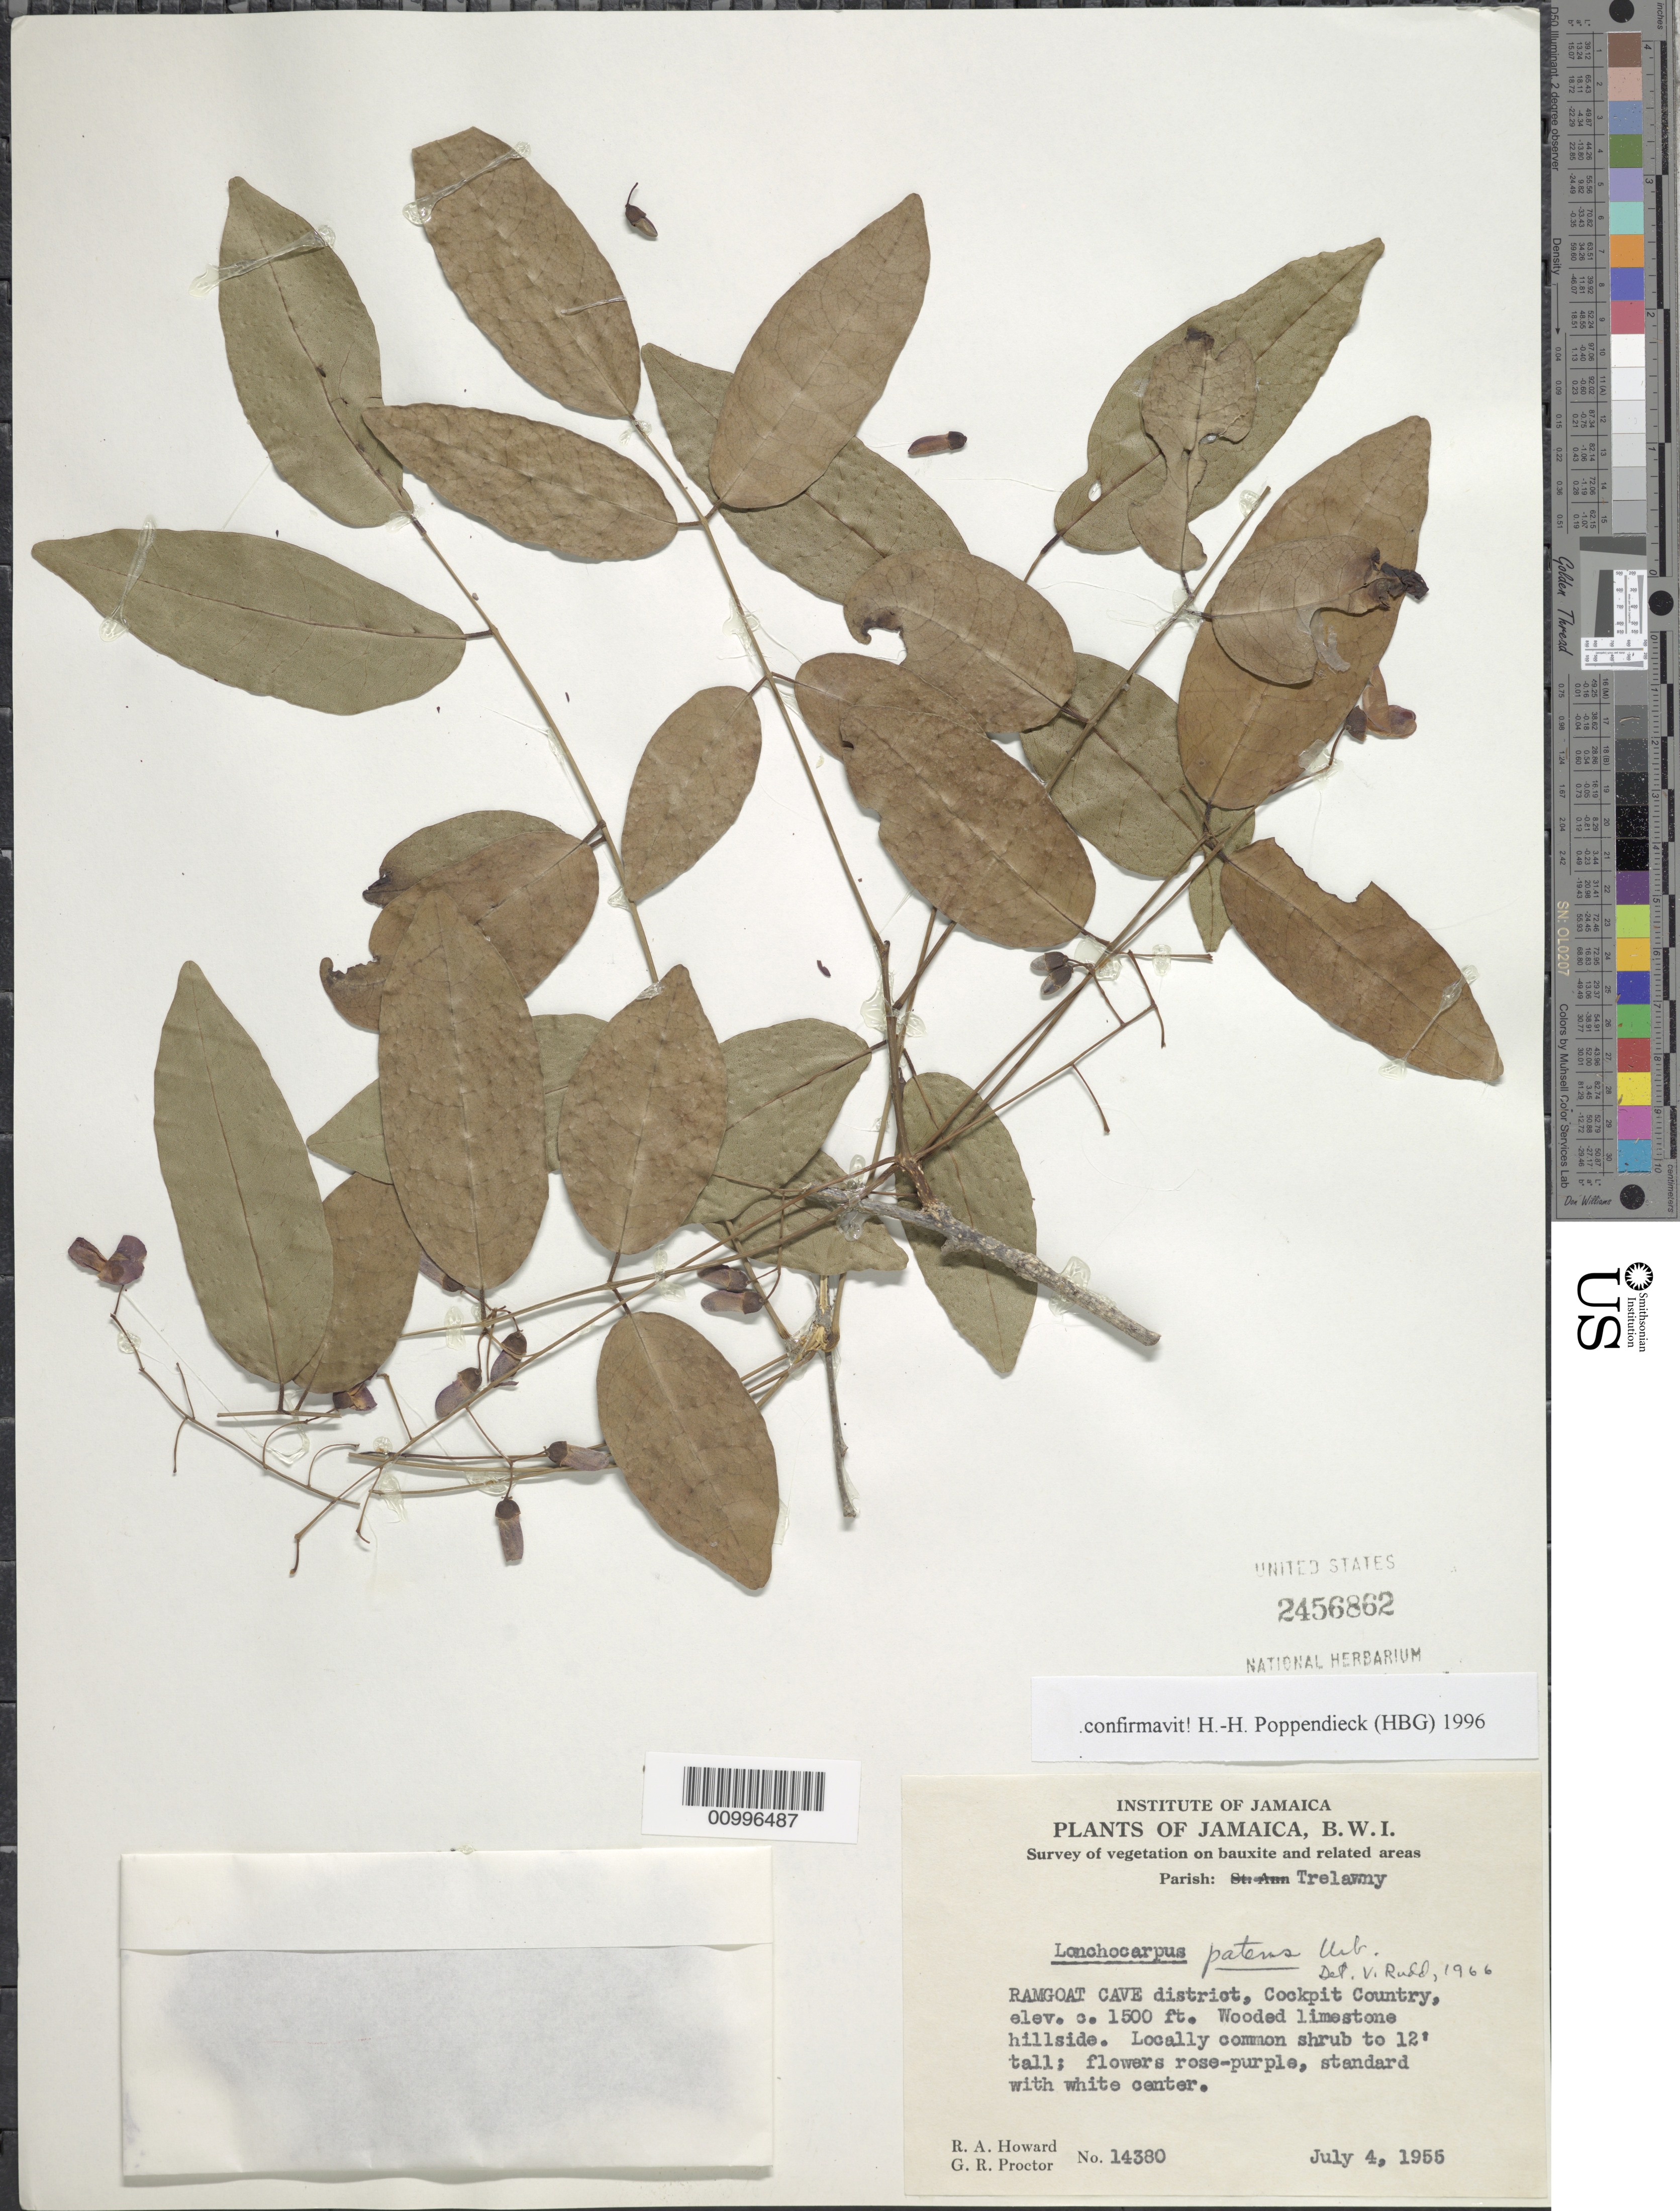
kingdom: Plantae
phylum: Tracheophyta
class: Magnoliopsida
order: Fabales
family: Fabaceae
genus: Lonchocarpus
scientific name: Lonchocarpus patens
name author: Urb.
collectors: R. A. Howard & G. R. Proctor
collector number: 14380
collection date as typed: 04 Jul 1955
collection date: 1955-07-04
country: Jamaica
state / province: Trelawny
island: Jamaica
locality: Ramgoat Cave district, Cockpit country. Wooded limestone hillside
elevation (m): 457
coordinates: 0 N, 0 E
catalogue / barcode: US 2456862